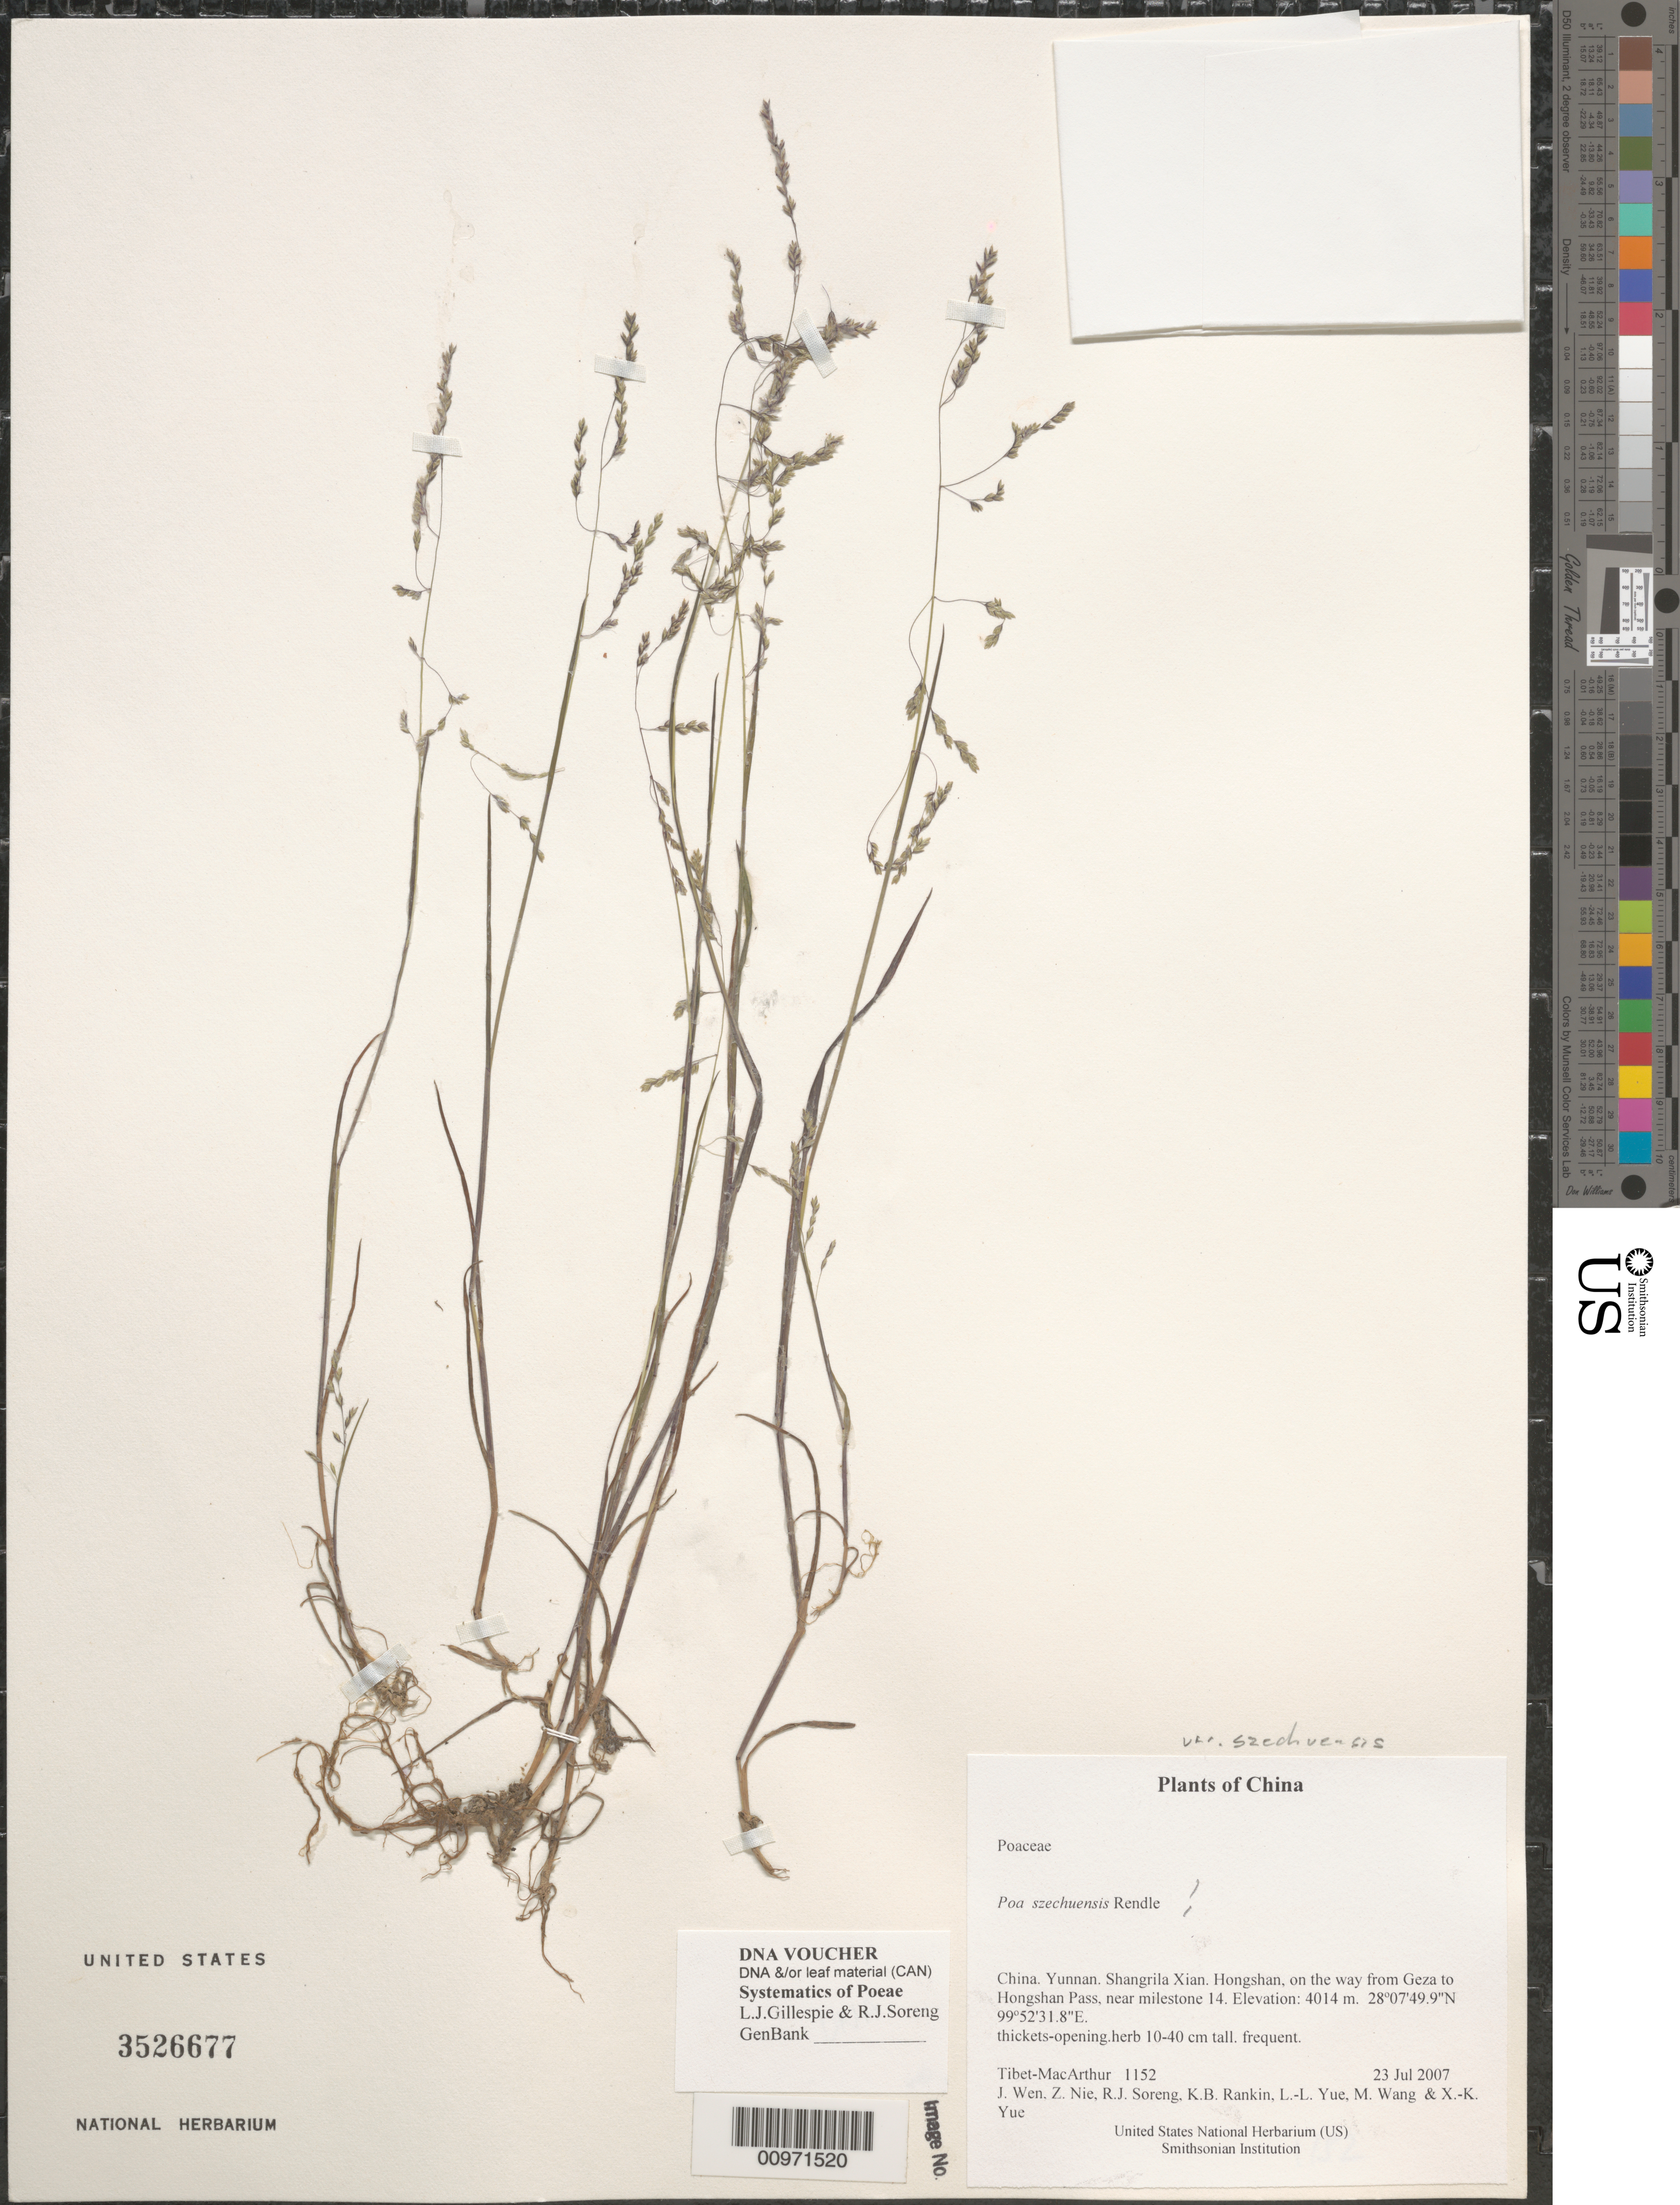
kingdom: Plantae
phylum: Tracheophyta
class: Liliopsida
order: Poales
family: Poaceae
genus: Poa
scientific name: Poa szechuensis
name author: Rendle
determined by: Soreng, Robert J., Research Associate (BOT), Smithsonian Institution - National Museum of Natural History (UNITED STATES)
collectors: Tibet-MacArthur, J. Wen, Z. Nie, R. J. Soreng, K. Rankin, L. Yue, M. Wang & X. Yue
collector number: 1152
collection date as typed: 23 Jul 2007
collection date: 2007-07-23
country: China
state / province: Yunnan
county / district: Shangrila Xian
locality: Hongshan, on the way from Geza to Hongshan Pass, near milestone 14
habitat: thickets-opening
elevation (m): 4014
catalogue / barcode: US 3526677